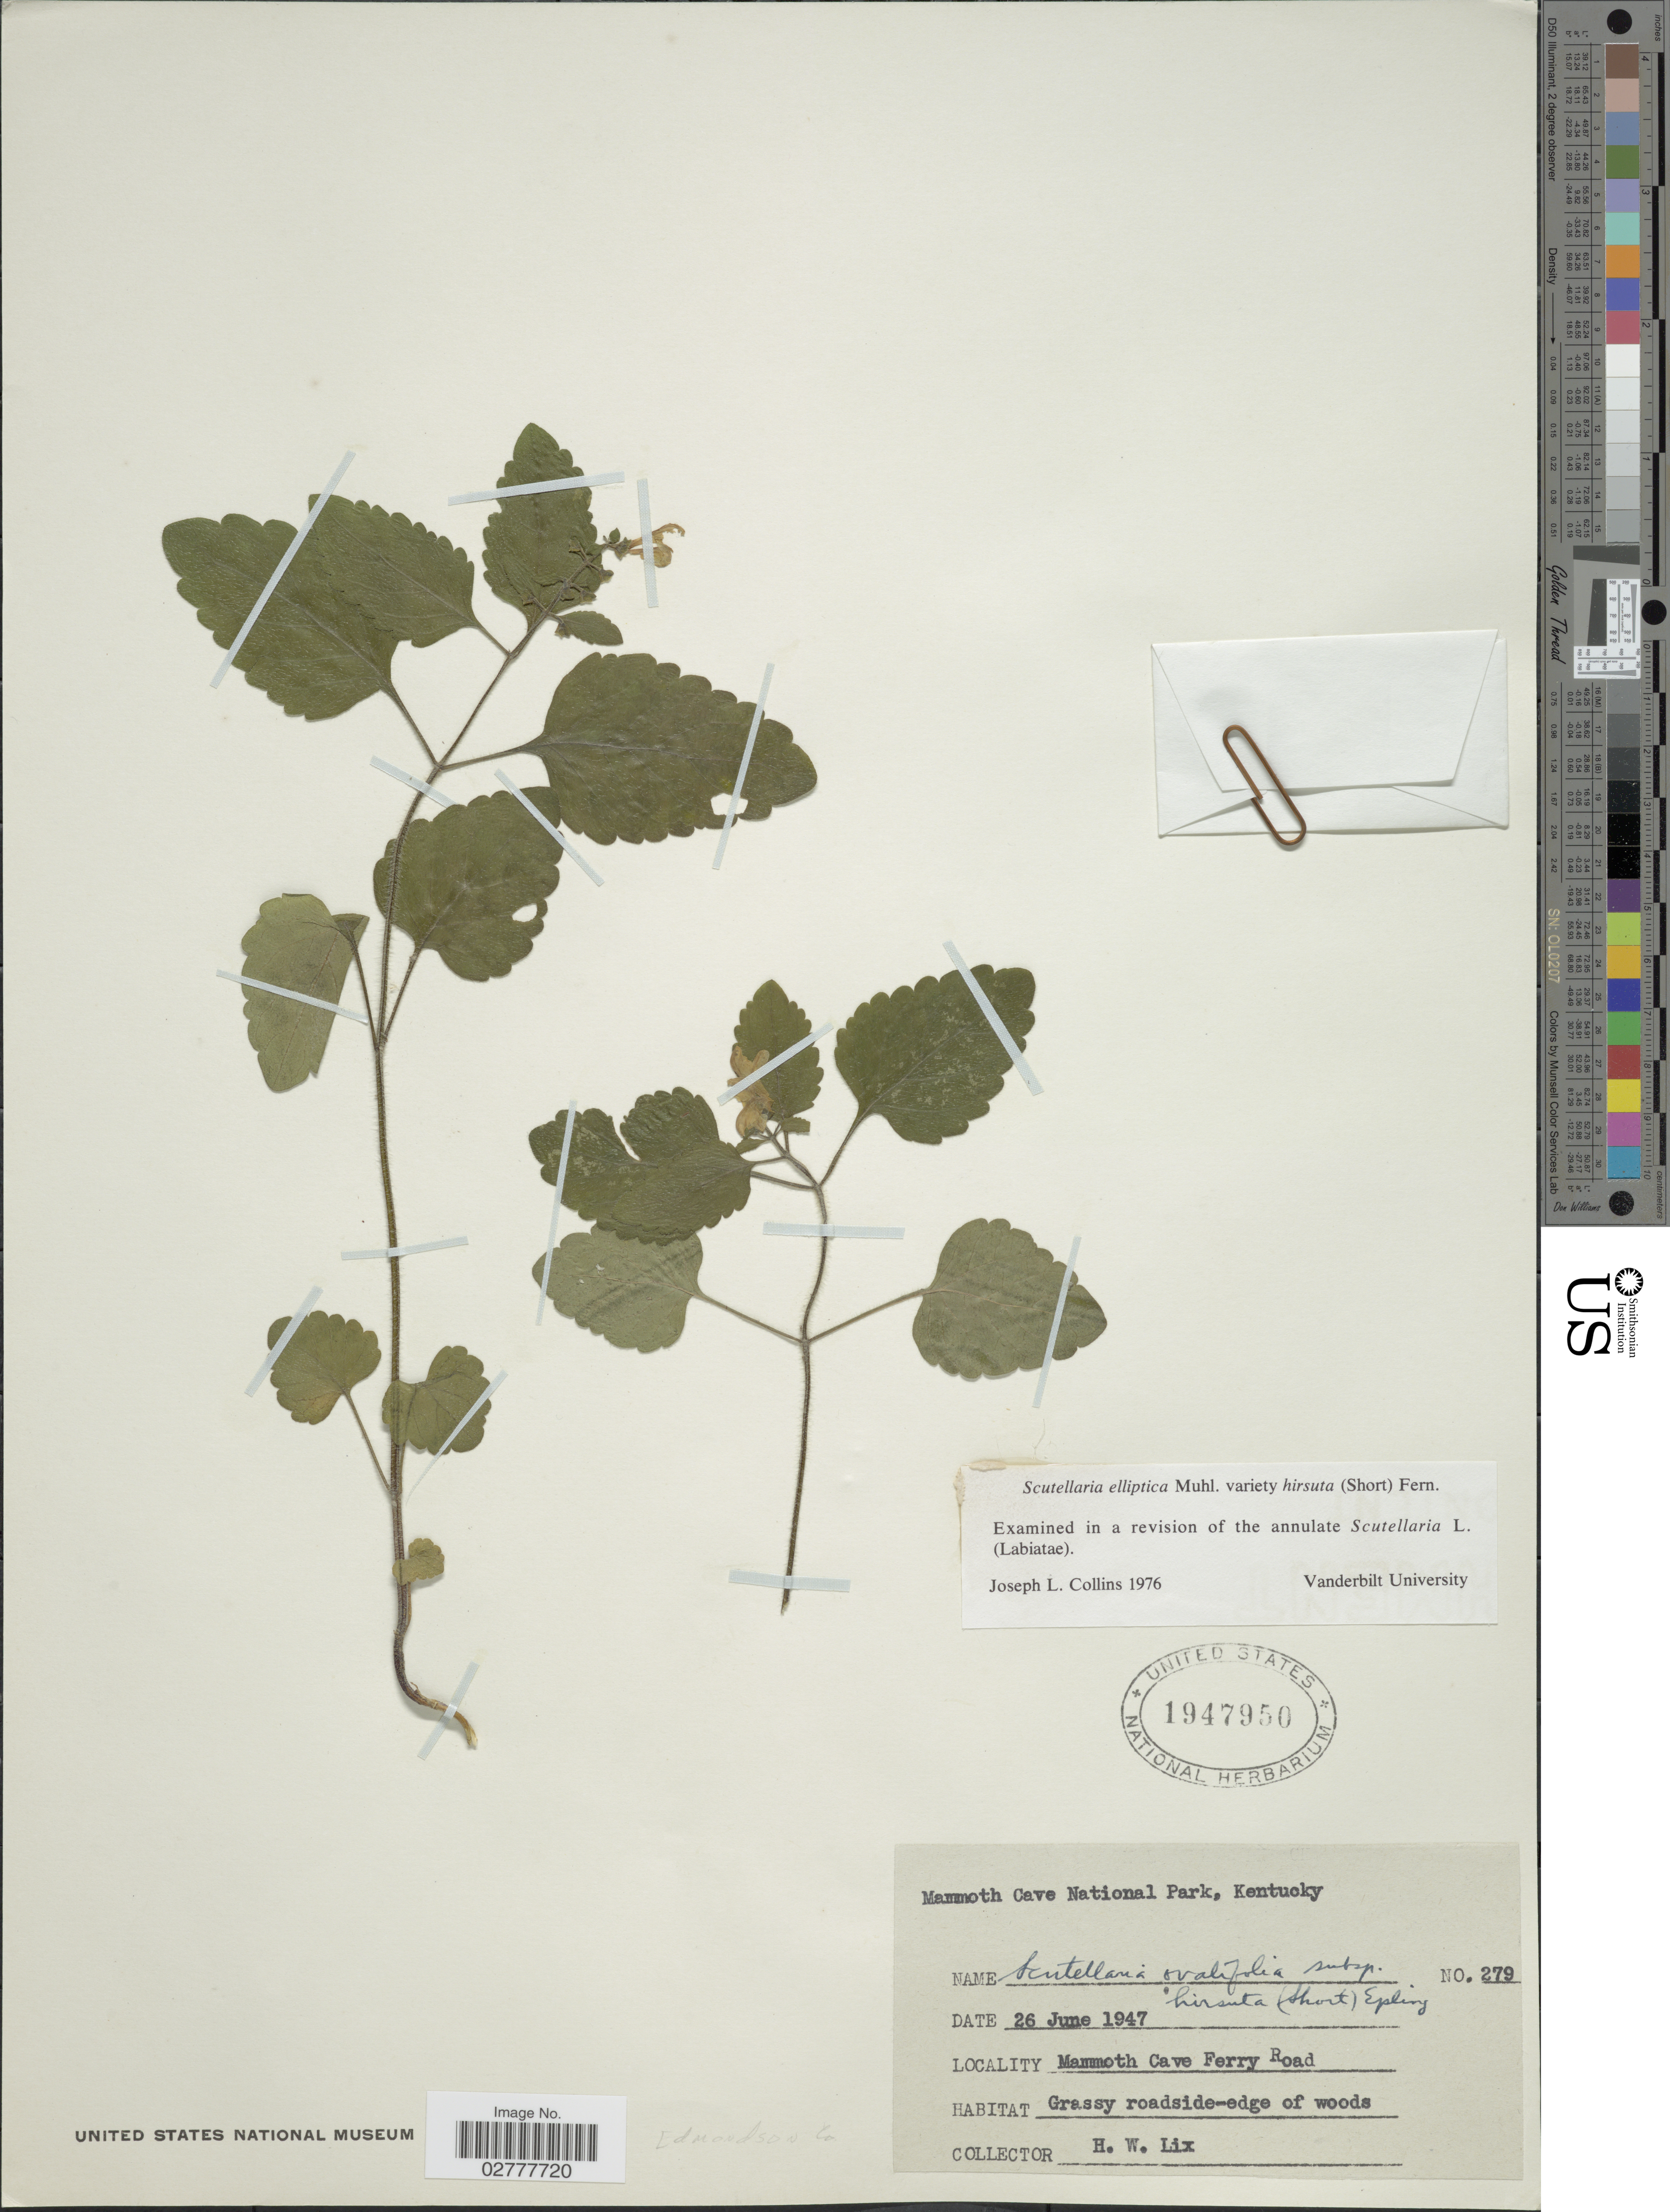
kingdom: Plantae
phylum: Tracheophyta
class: Magnoliopsida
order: Lamiales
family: Lamiaceae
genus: Scutellaria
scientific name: Scutellaria elliptica var. hirsuta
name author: (A. Gray) Fernald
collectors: H. W. Lix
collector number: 279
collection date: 1947-06-26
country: United States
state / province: Kentucky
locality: Mammoth Cave National Park, Mammoth Cave Ferry Road. Edmondson Co.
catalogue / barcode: US 1947950